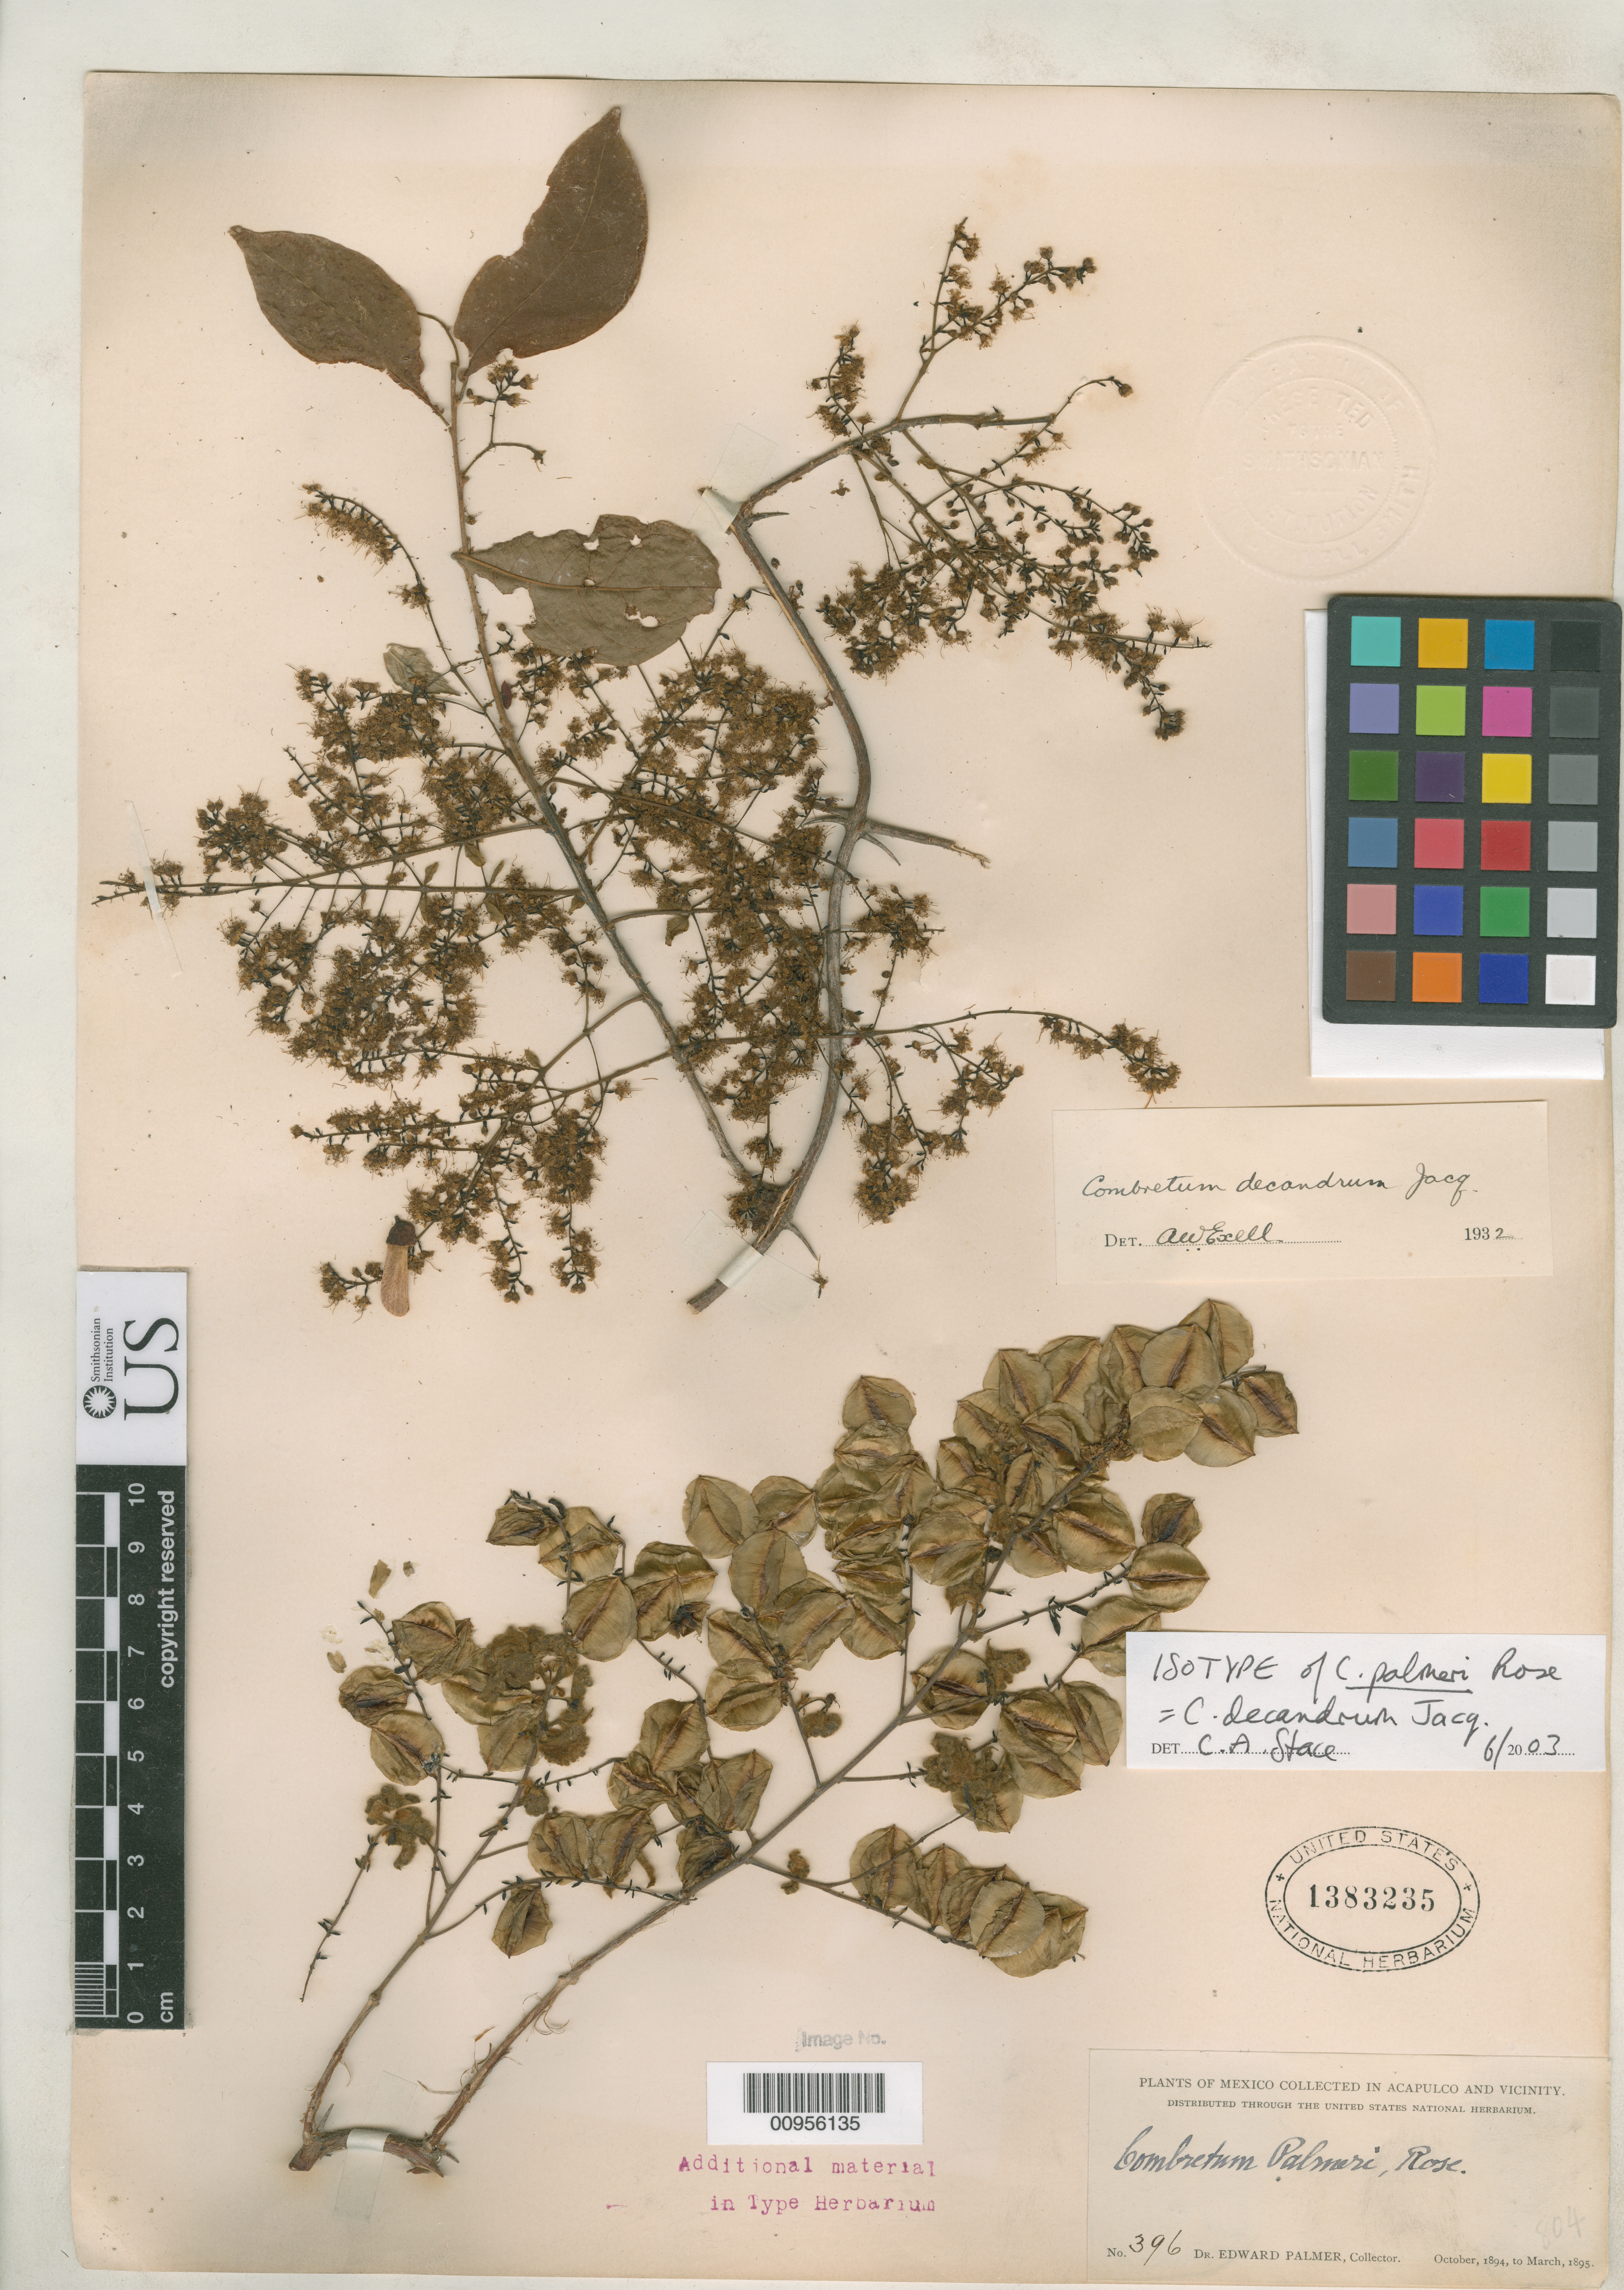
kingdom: Plantae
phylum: Tracheophyta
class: Magnoliopsida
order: Myrtales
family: Combretaceae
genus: Combretum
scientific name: Combretum palmeri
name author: Rose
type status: Isotype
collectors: E. Palmer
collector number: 396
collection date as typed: Oct 1894 to -- Mar 1895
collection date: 1894-10/1895-03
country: Mexico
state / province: Guerrero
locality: Acapulco and vicinity.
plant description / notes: Specimen ex John Donnell Smith herbarium.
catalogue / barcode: US 1383235